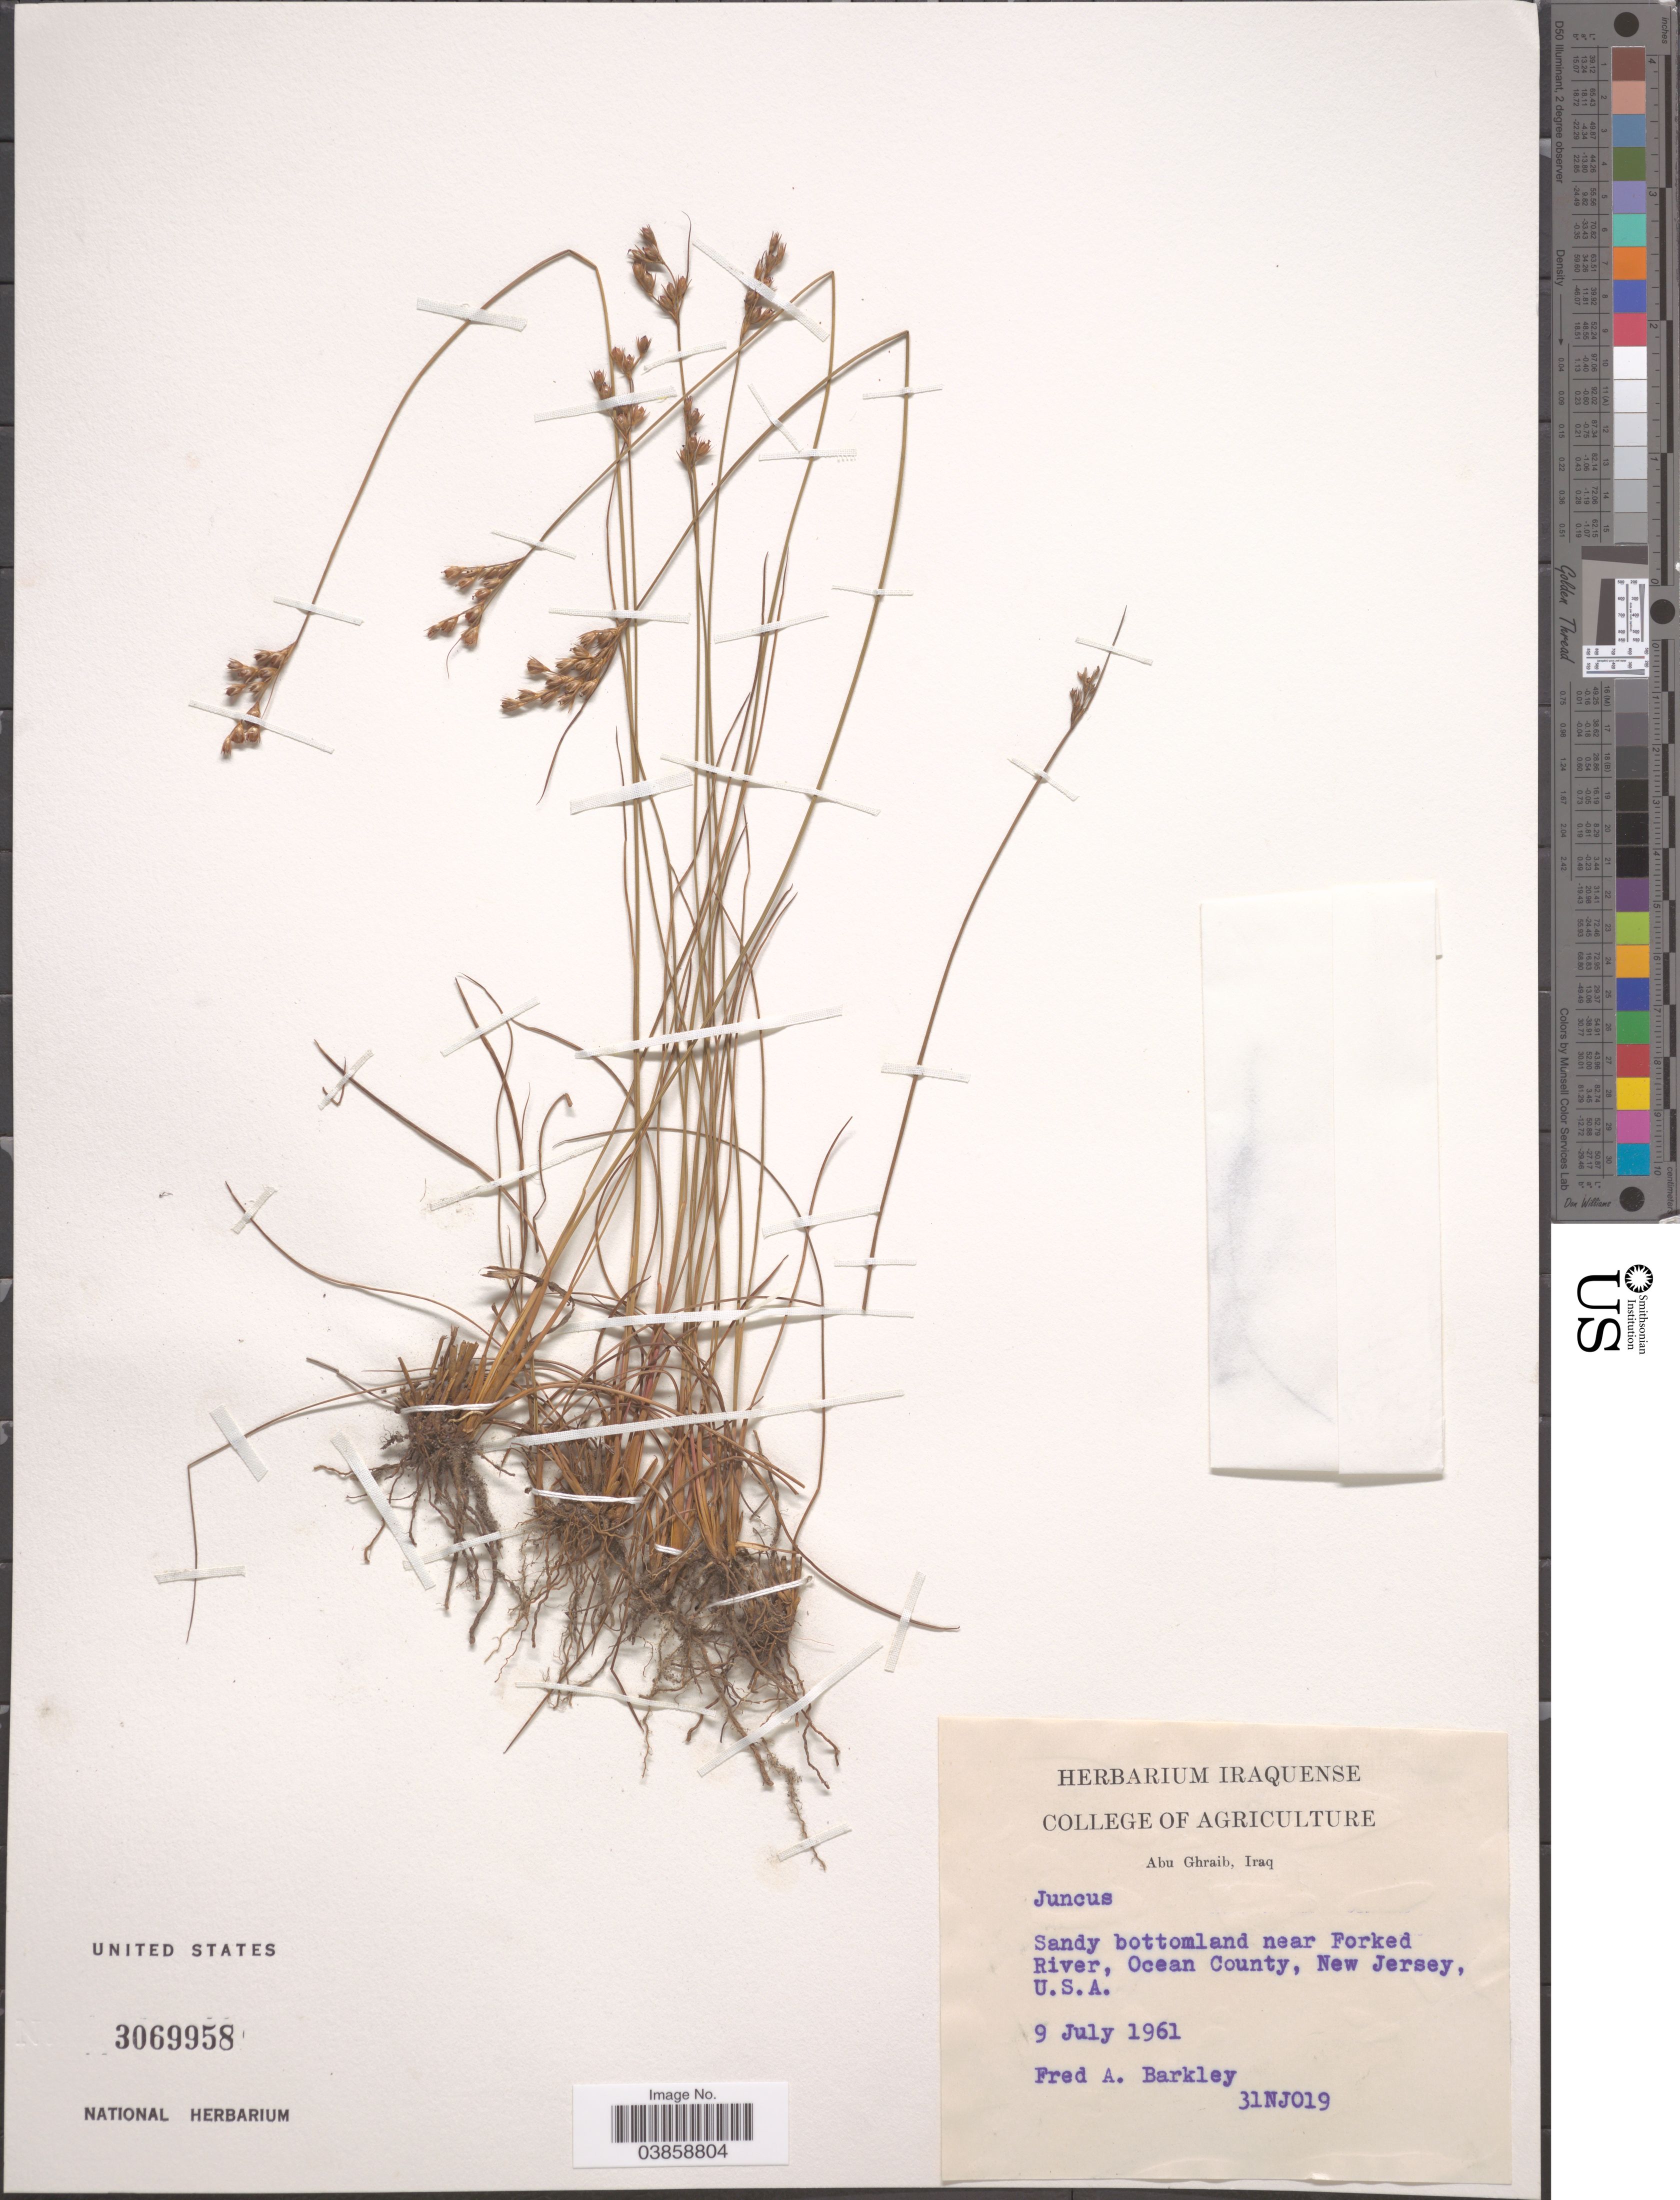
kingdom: Plantae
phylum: Tracheophyta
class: Liliopsida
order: Poales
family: Juncaceae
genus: Juncus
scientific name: Juncus sp.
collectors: F. A. Barkley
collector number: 31NJ019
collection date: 1961-07-09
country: United States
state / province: New Jersey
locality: Near Forked River, Ocean County.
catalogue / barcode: US 3069958